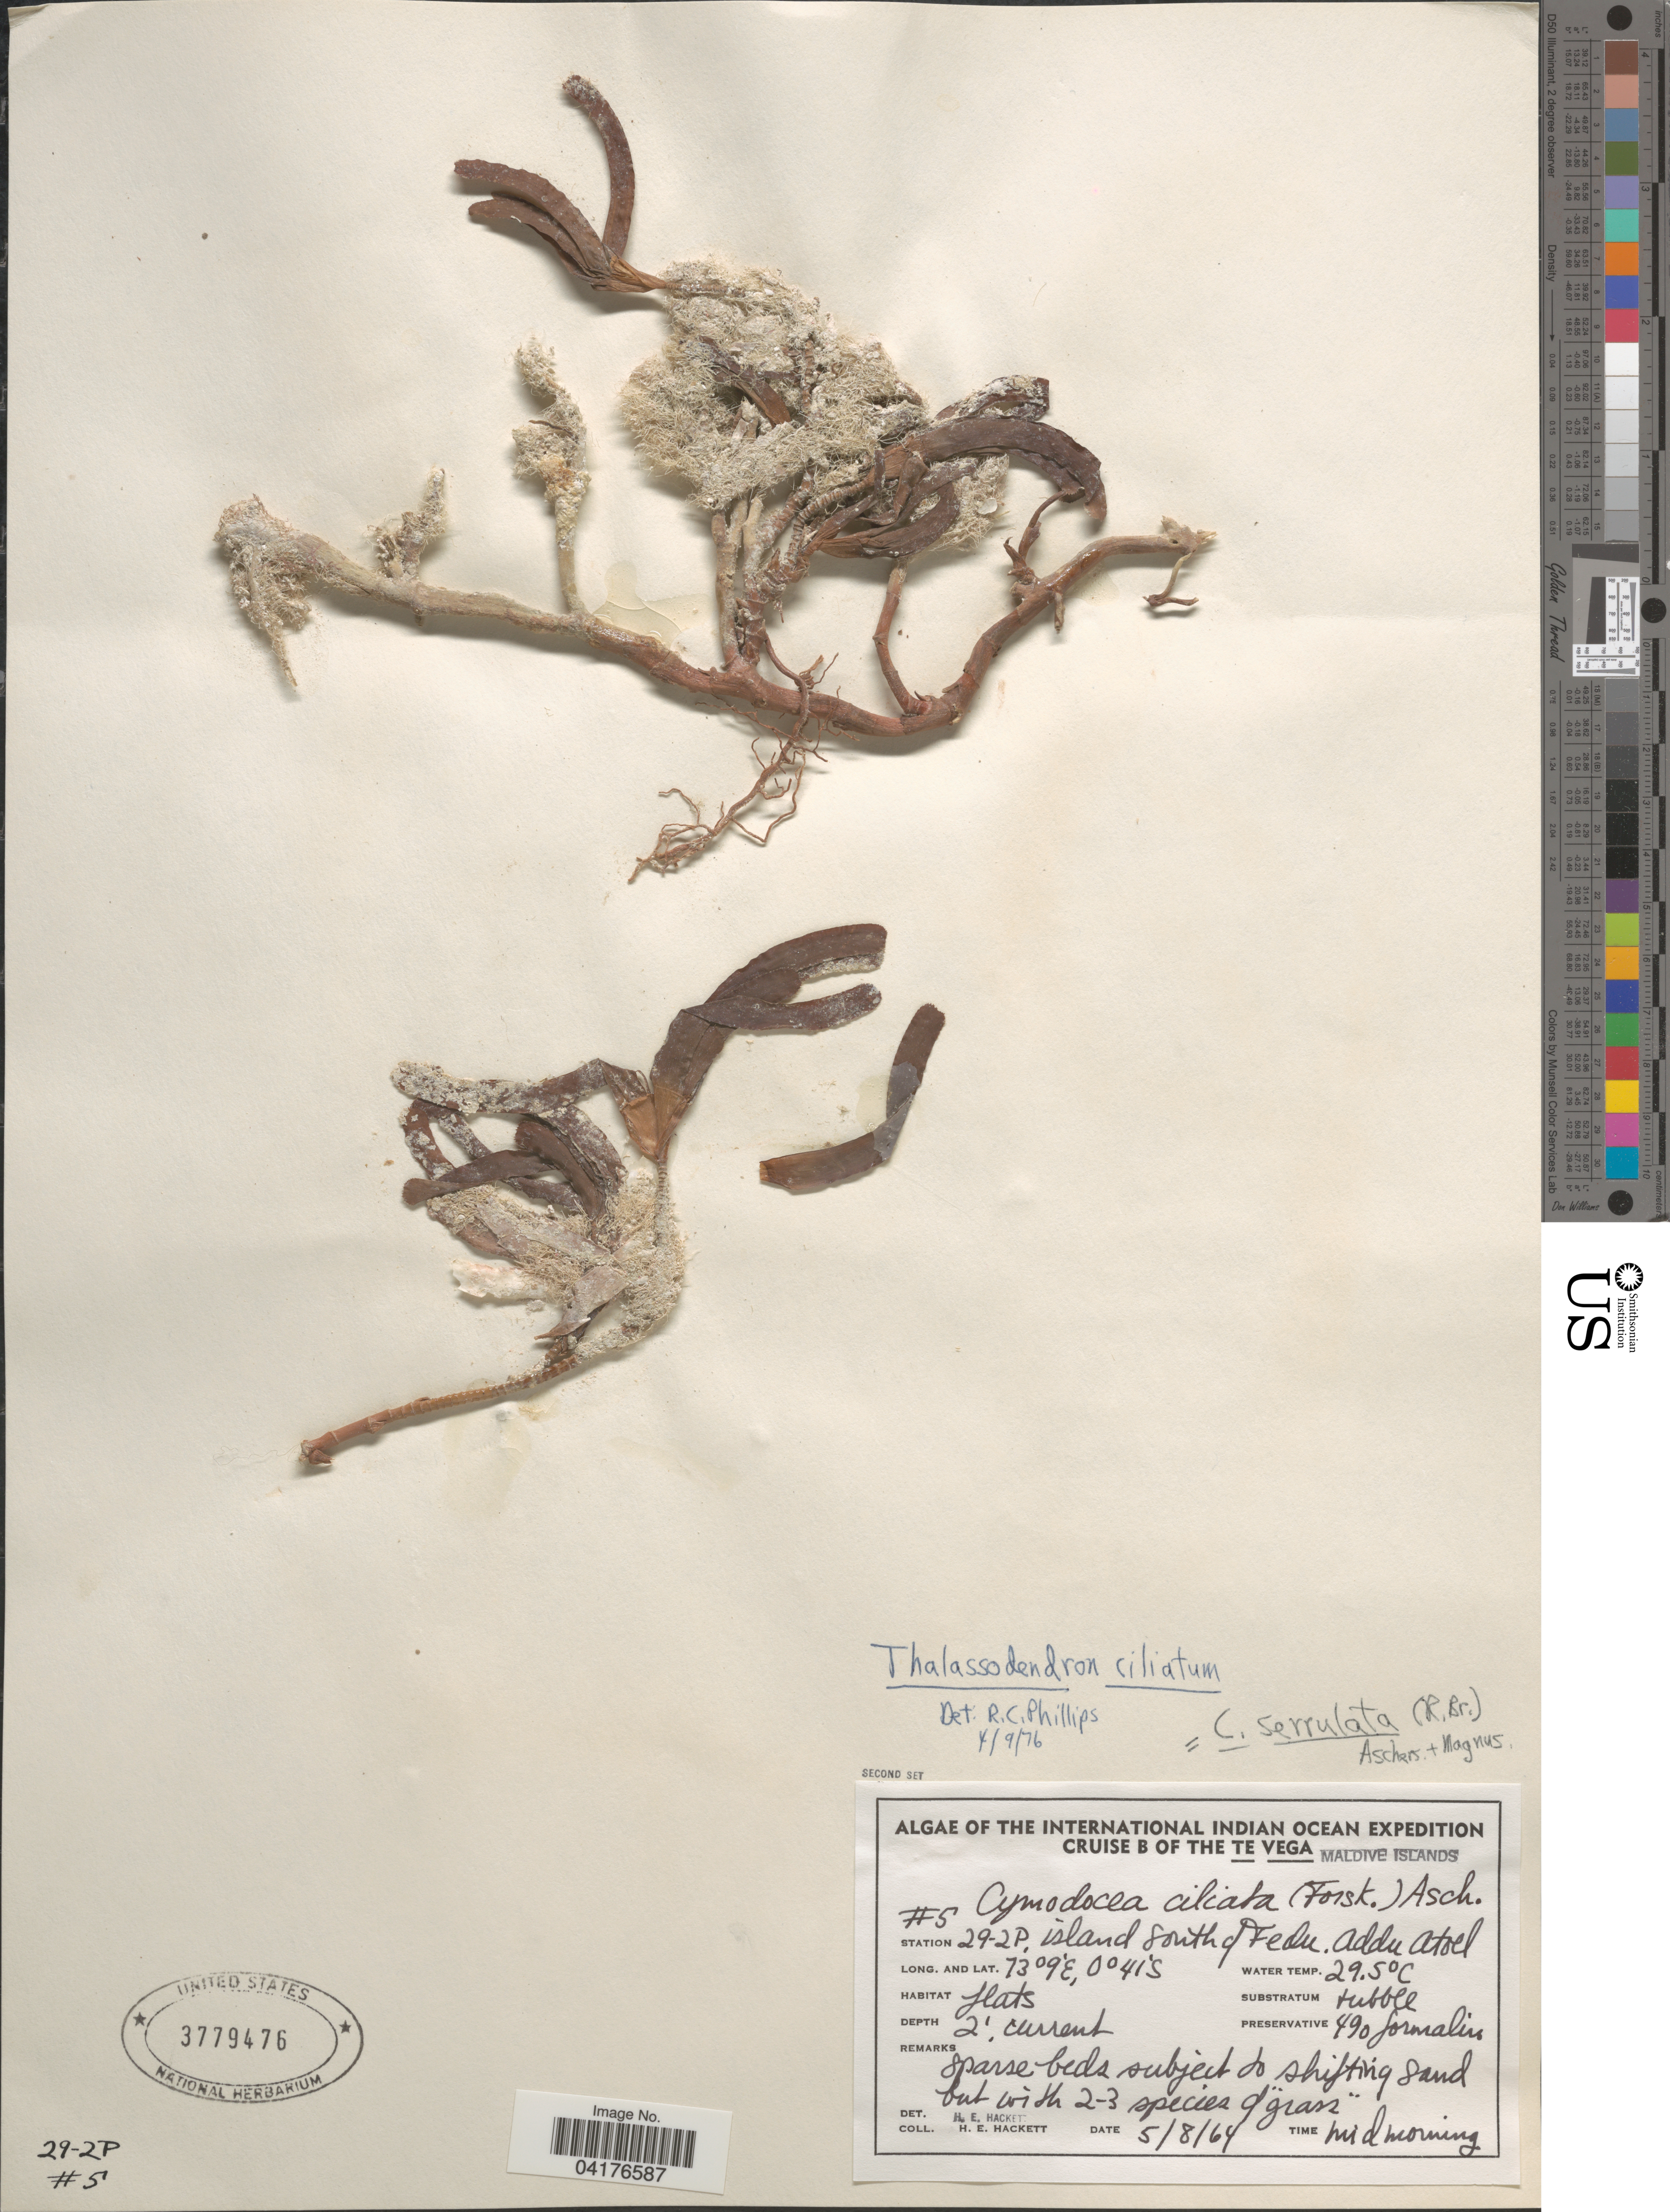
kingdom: Plantae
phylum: Tracheophyta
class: Liliopsida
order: Alismatales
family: Cymodoceaceae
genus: Thalassodendron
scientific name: Thalassodendron ciliatum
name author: (Forssk.) Hartog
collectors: H. E. Hackett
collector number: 5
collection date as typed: Transcribed d/m/y: 5/8/64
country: Maldive Islands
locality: International Indian Ocean Expedition Cruise B of the Te Vega. Station 29-2P, island south of Fedu, Addu Atoel.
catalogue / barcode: US 3779476